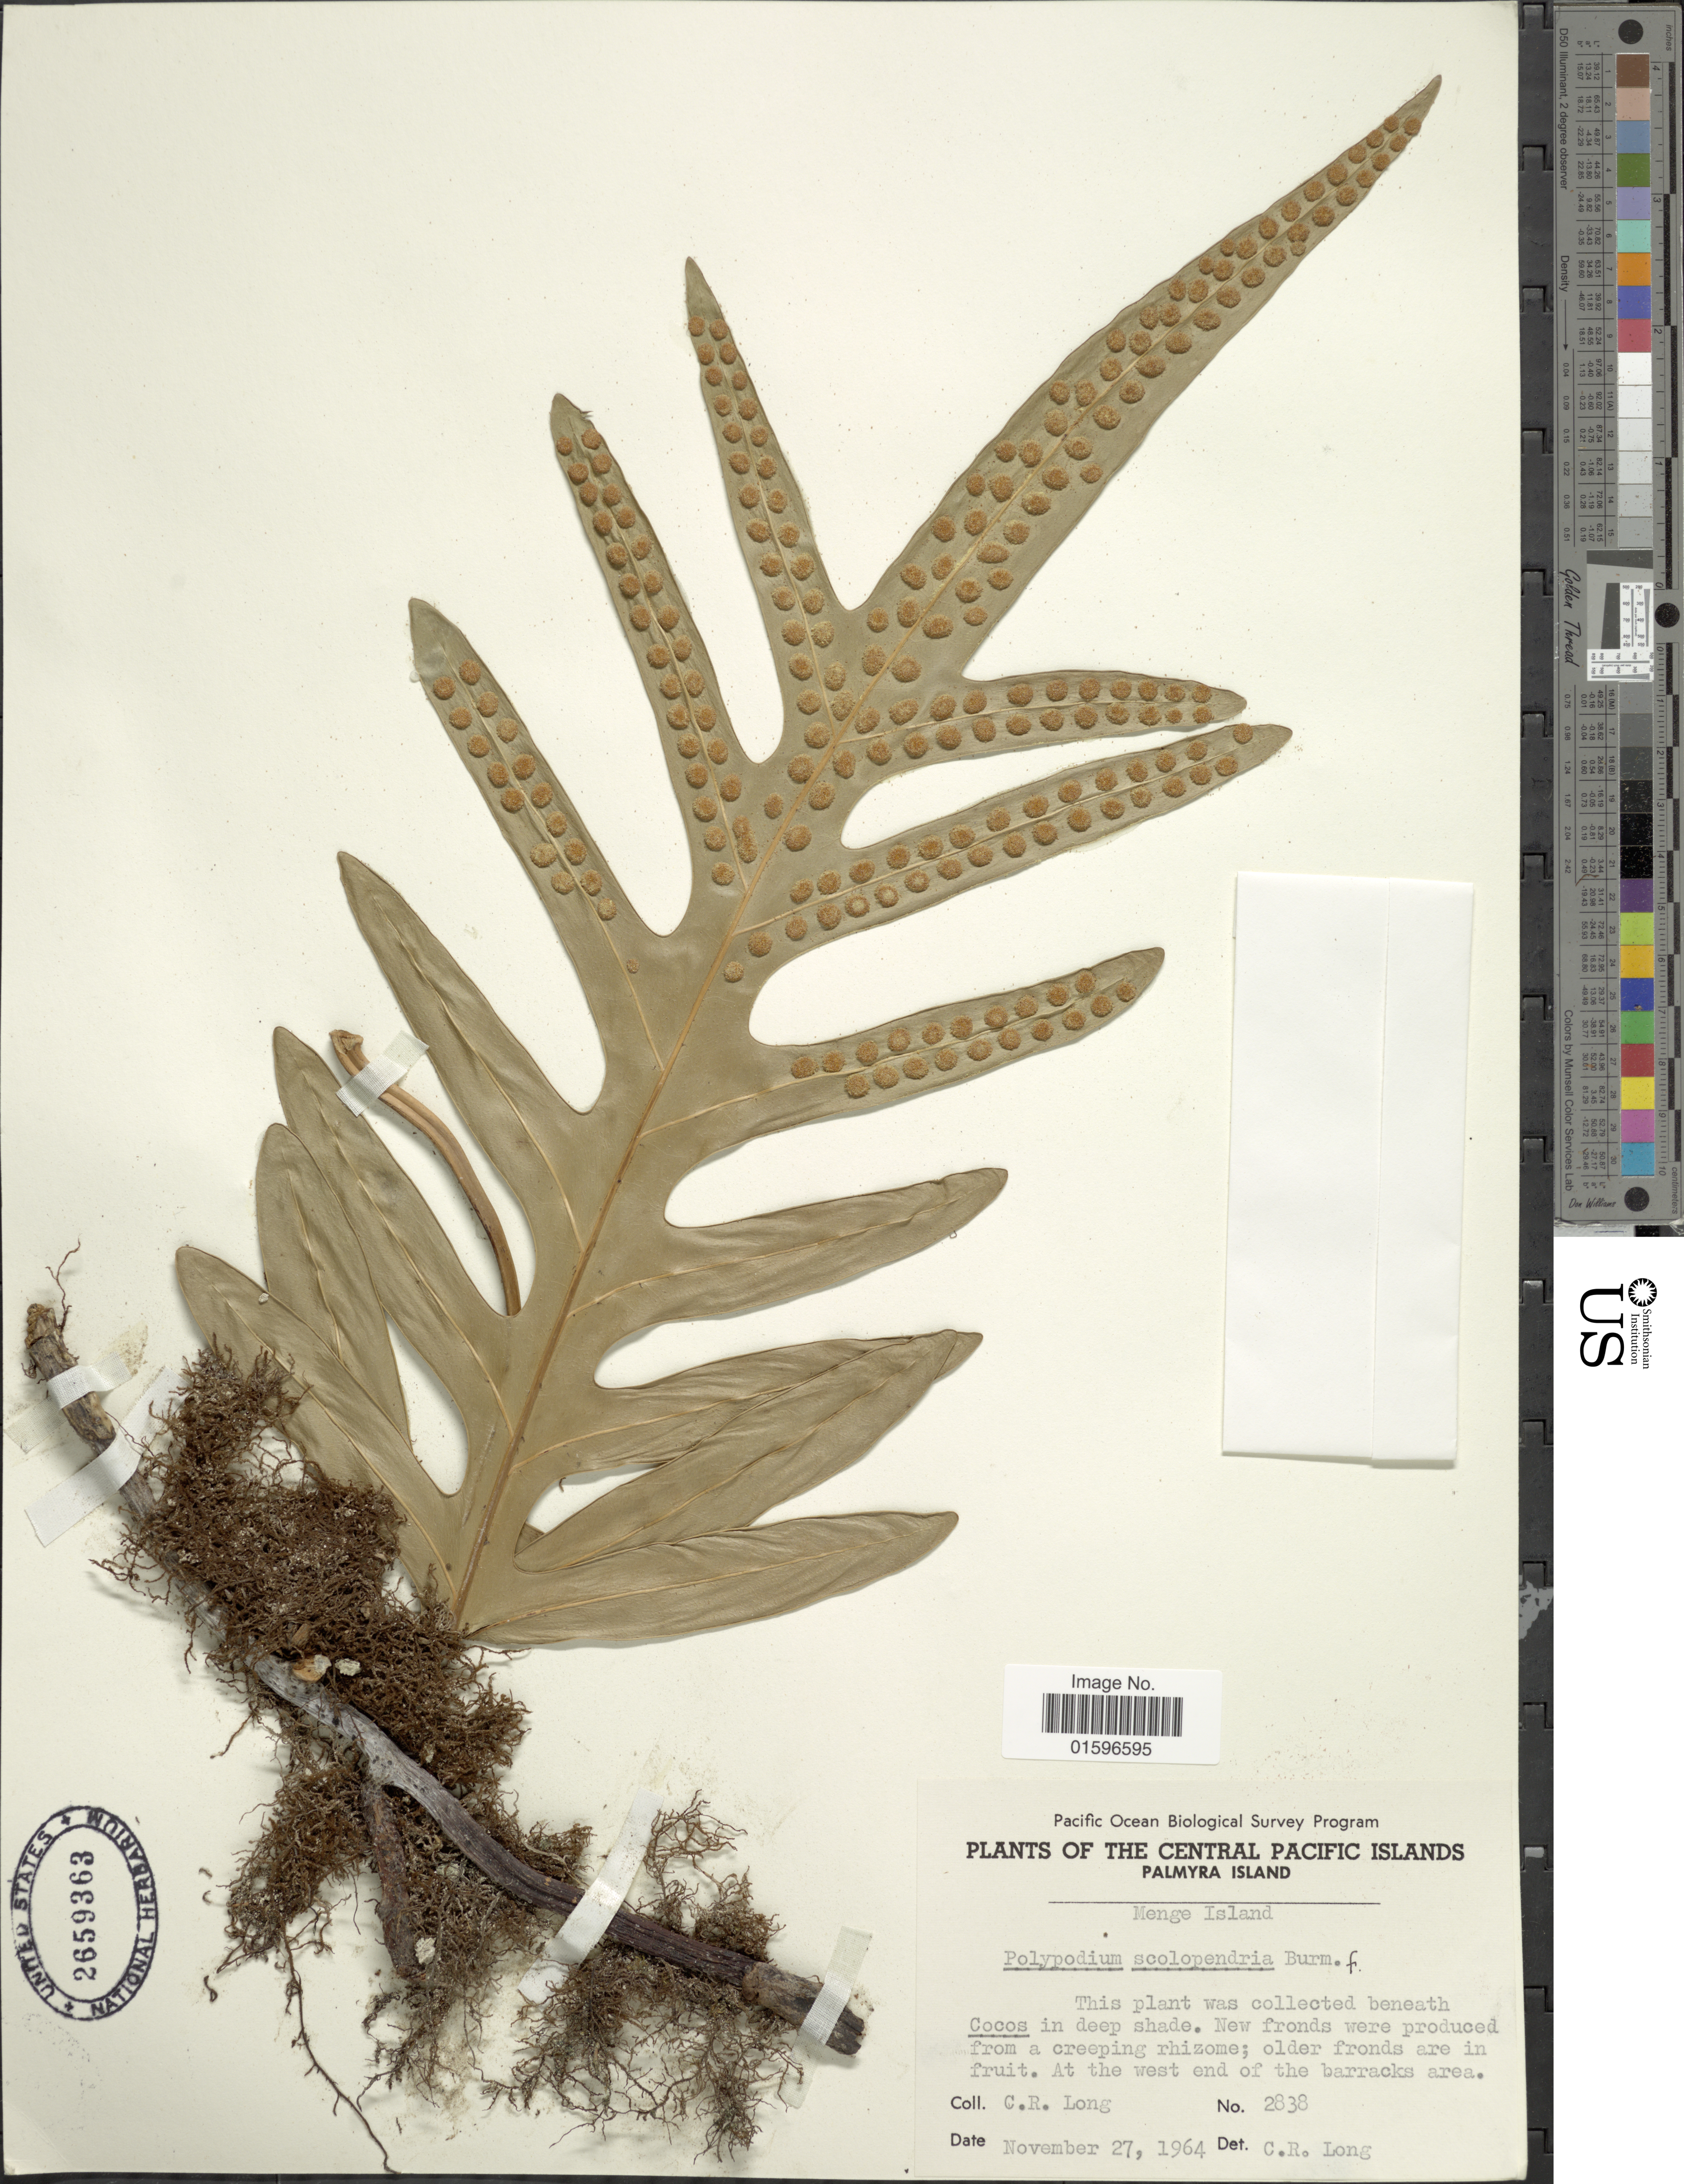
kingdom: Plantae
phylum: Tracheophyta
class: Polypodiopsida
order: Polypodiales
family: Polypodiaceae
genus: Polypodium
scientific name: Polypodium scolopendria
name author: Burm. f.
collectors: C. R. Long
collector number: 2838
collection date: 1964-11-27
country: U.S. Administered Pacific Islands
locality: Central Pacific Islands, Palmyra Island, Menge Island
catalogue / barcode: US 2659363